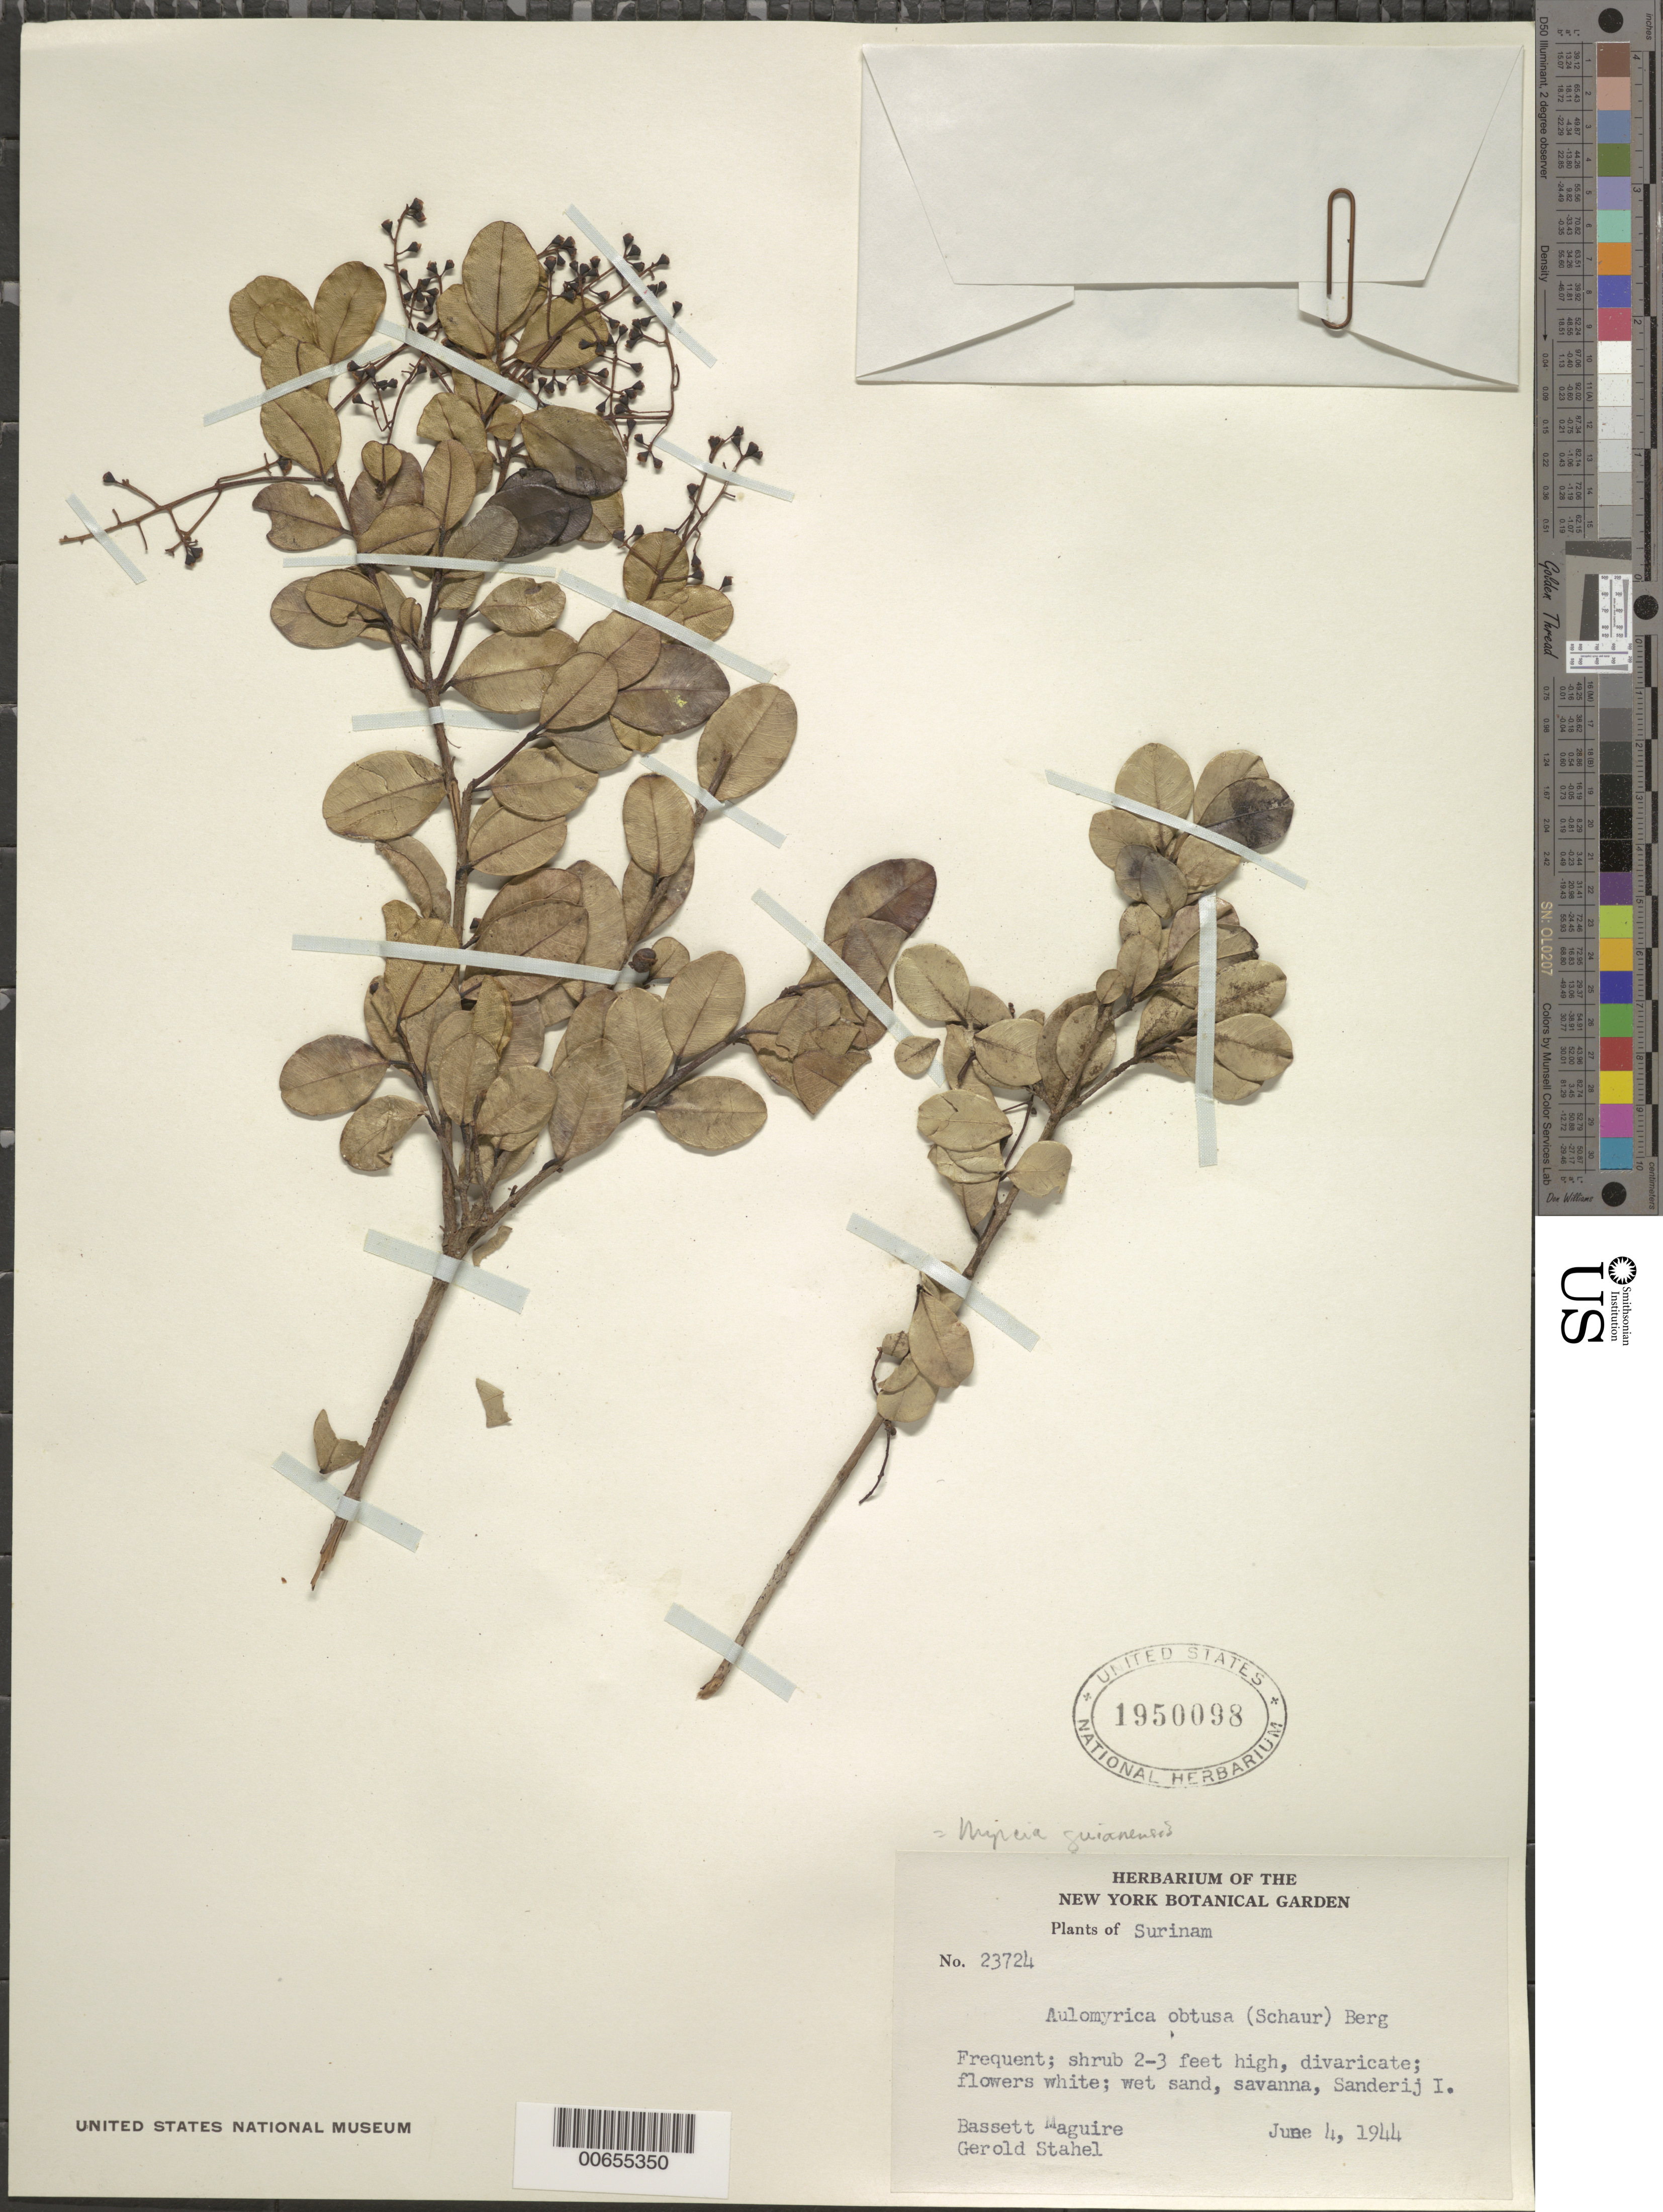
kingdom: Plantae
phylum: Tracheophyta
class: Magnoliopsida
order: Myrtales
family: Myrtaceae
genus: Myrcia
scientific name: Myrcia guianensis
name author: (Aubl.) DC.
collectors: B. Maguire & G. Stahel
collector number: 23724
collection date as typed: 4-Jun-44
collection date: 1944-06-04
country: Suriname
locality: Zanderij I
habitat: Wet sand savanna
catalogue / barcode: US 1950098